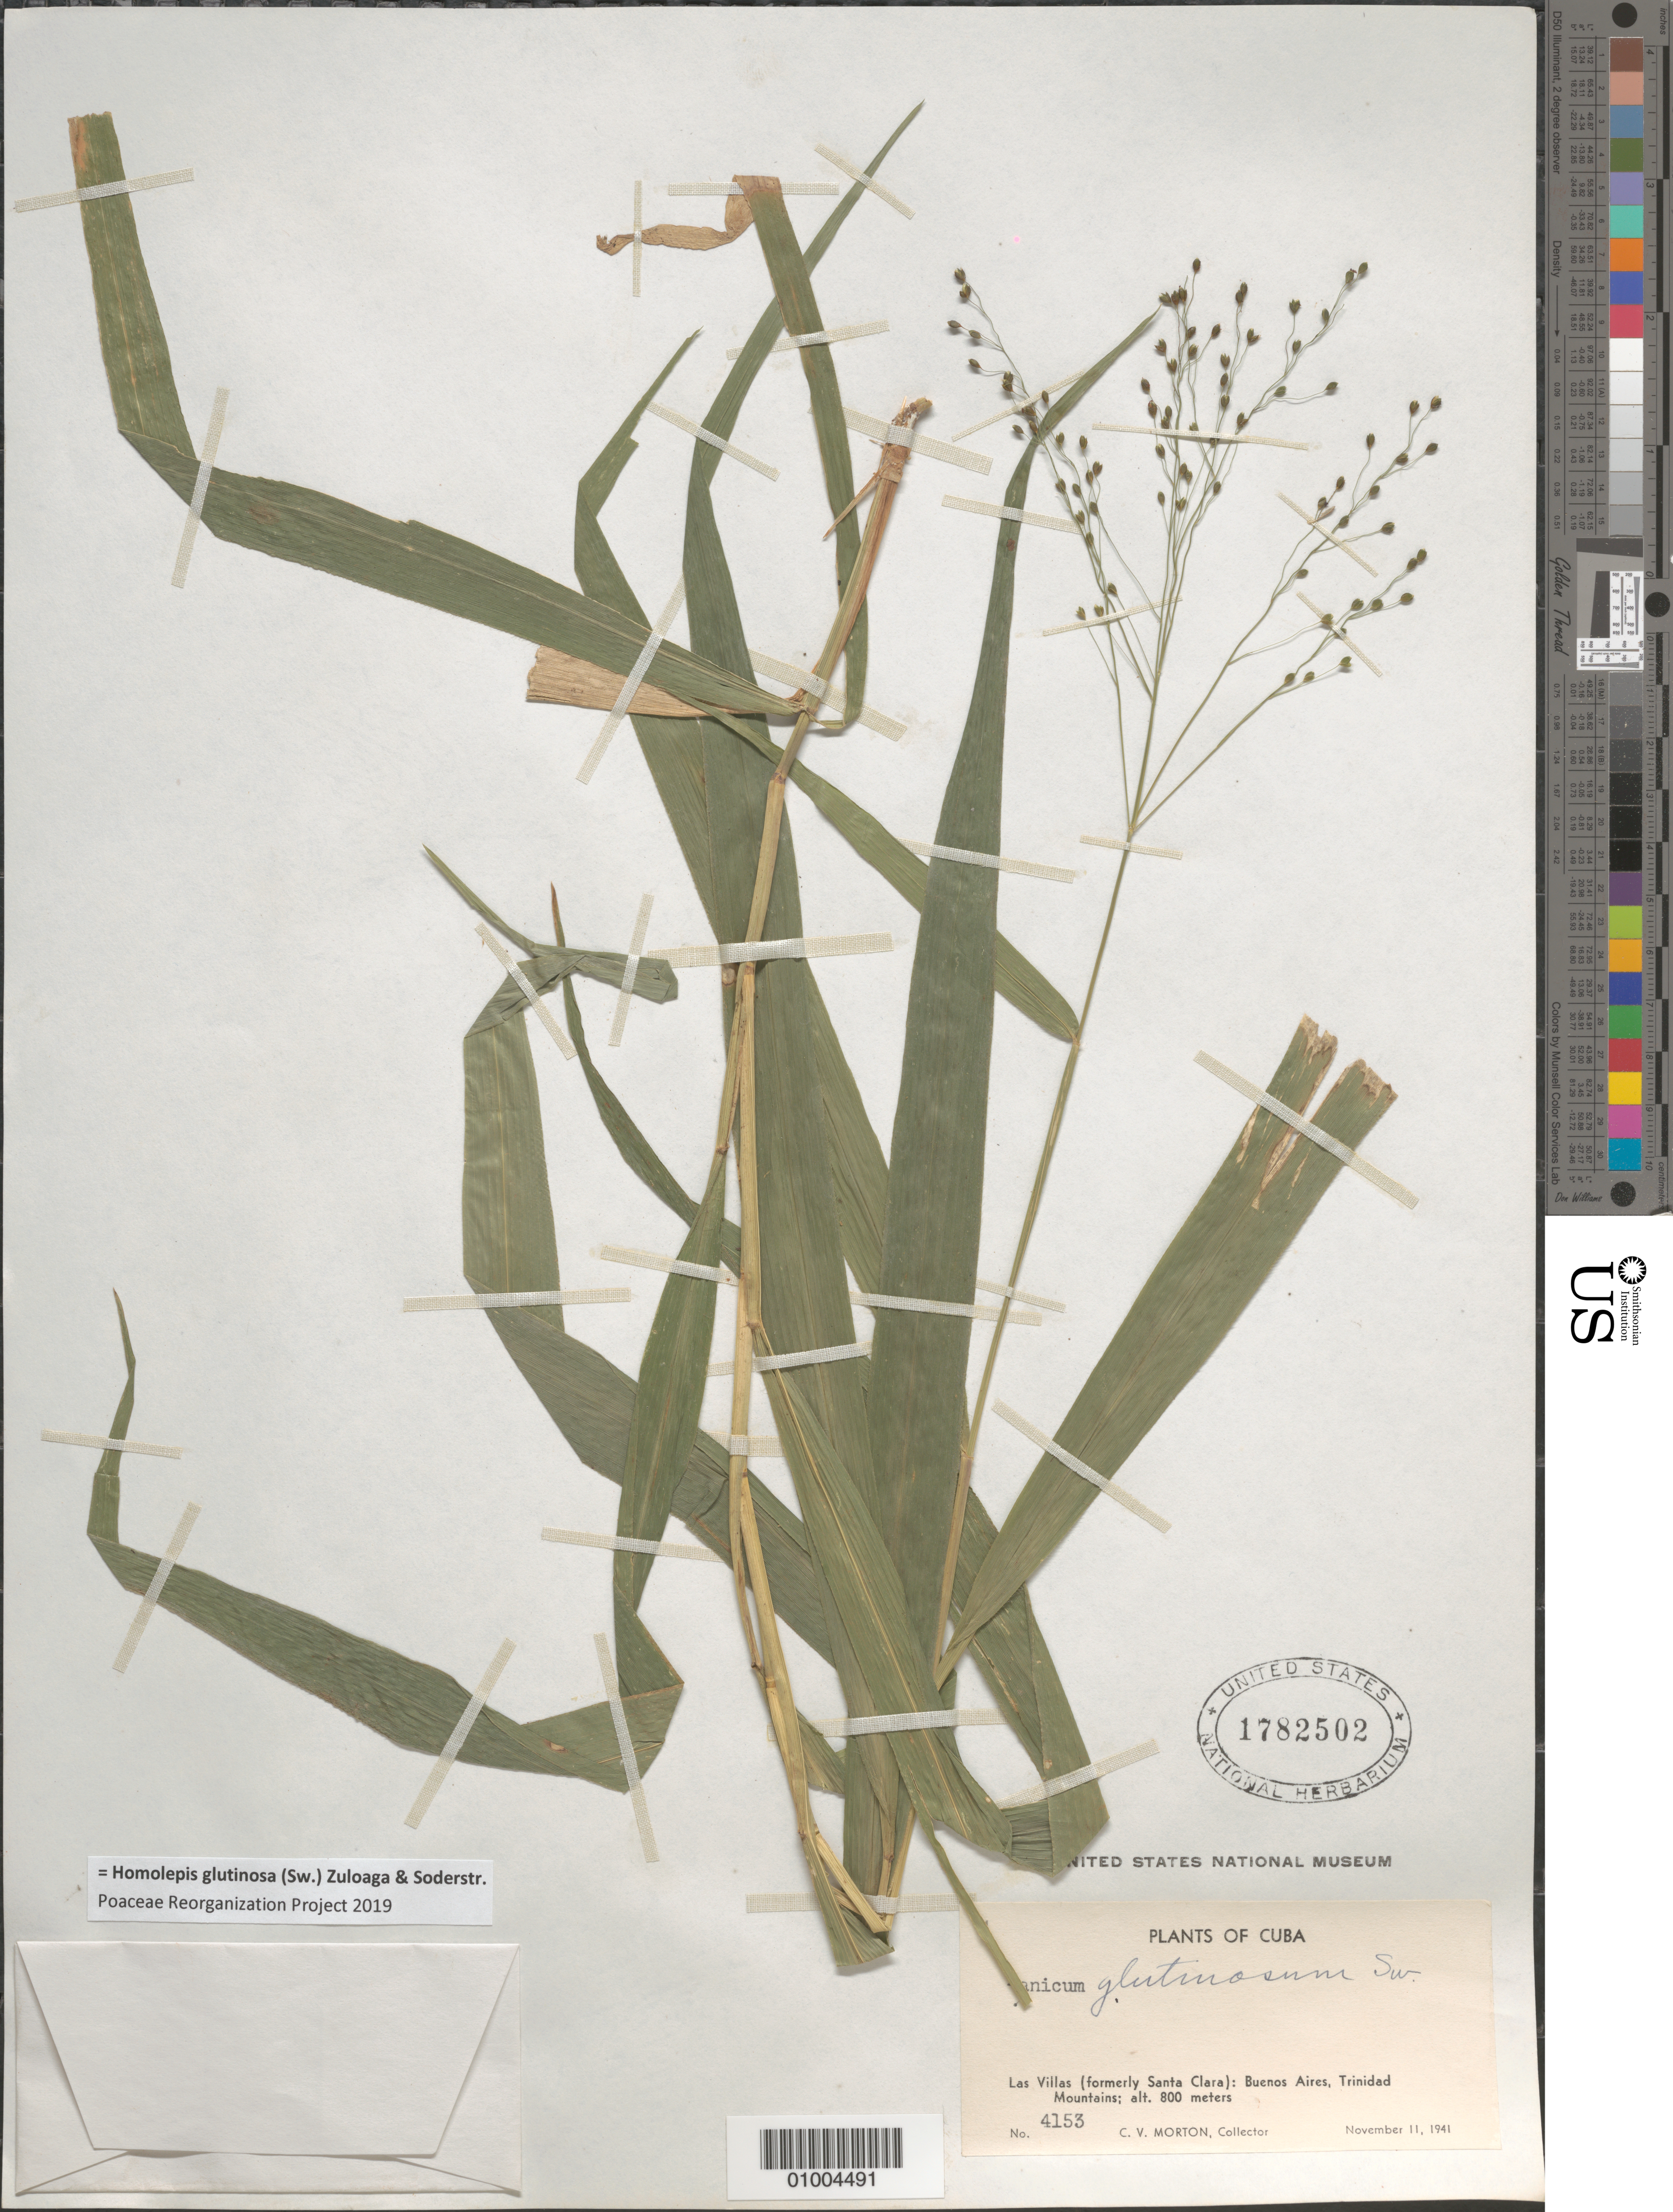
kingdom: Plantae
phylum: Tracheophyta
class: Liliopsida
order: Poales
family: Poaceae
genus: Homolepis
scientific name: Homolepis glutinosa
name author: (Sw.) Zuloaga & Soderstr.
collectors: C. V. Morton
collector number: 4153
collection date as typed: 11 Nov 1941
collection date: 1941-11-11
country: Cuba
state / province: Las Villas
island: Cuba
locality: Buenos Aires, Trinidad Mountains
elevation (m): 800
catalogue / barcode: US 1782502